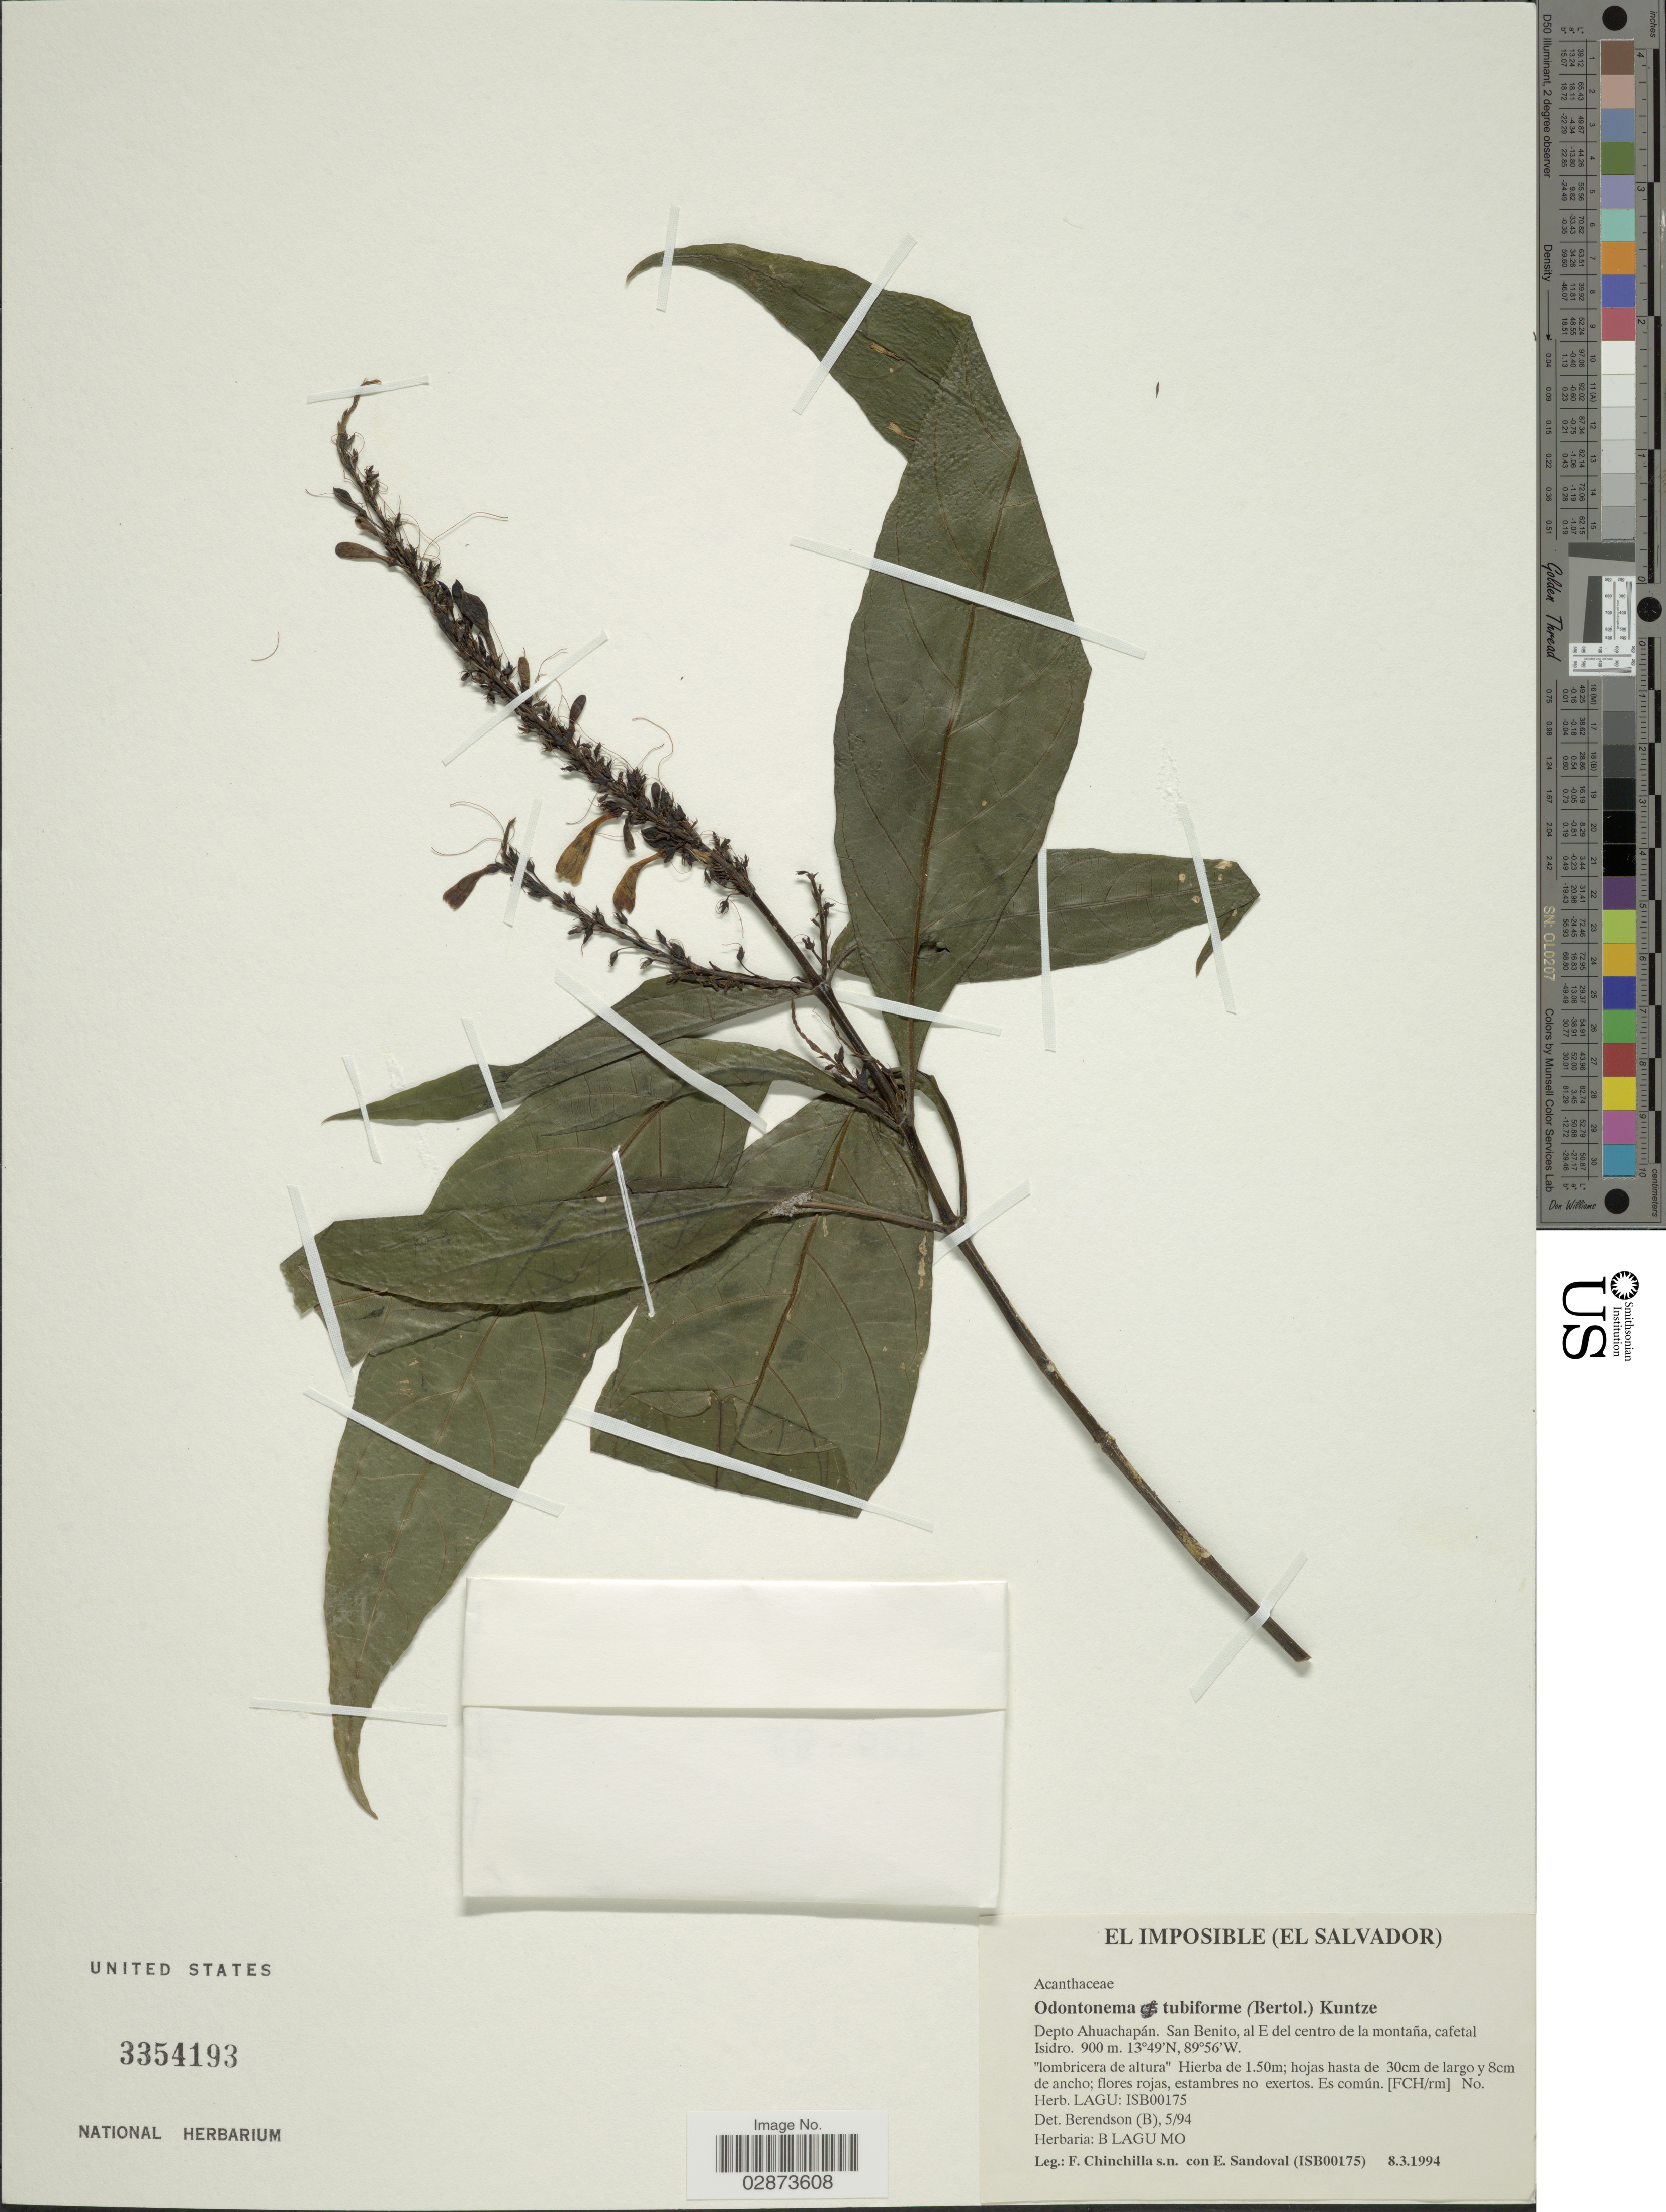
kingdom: Plantae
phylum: Tracheophyta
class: Magnoliopsida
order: Lamiales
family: Acanthaceae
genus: Odontonema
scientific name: Odontonema tubaeforme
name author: (Bertol.) Kuntze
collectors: F. Chinchilla & E. Sandoval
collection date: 1994-03-08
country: El Salvador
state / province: Ahuachapan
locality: Depto Ahuachapán. San Benito, al E del centro de la montaña, cafetal Isidro.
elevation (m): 900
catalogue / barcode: US 3354193